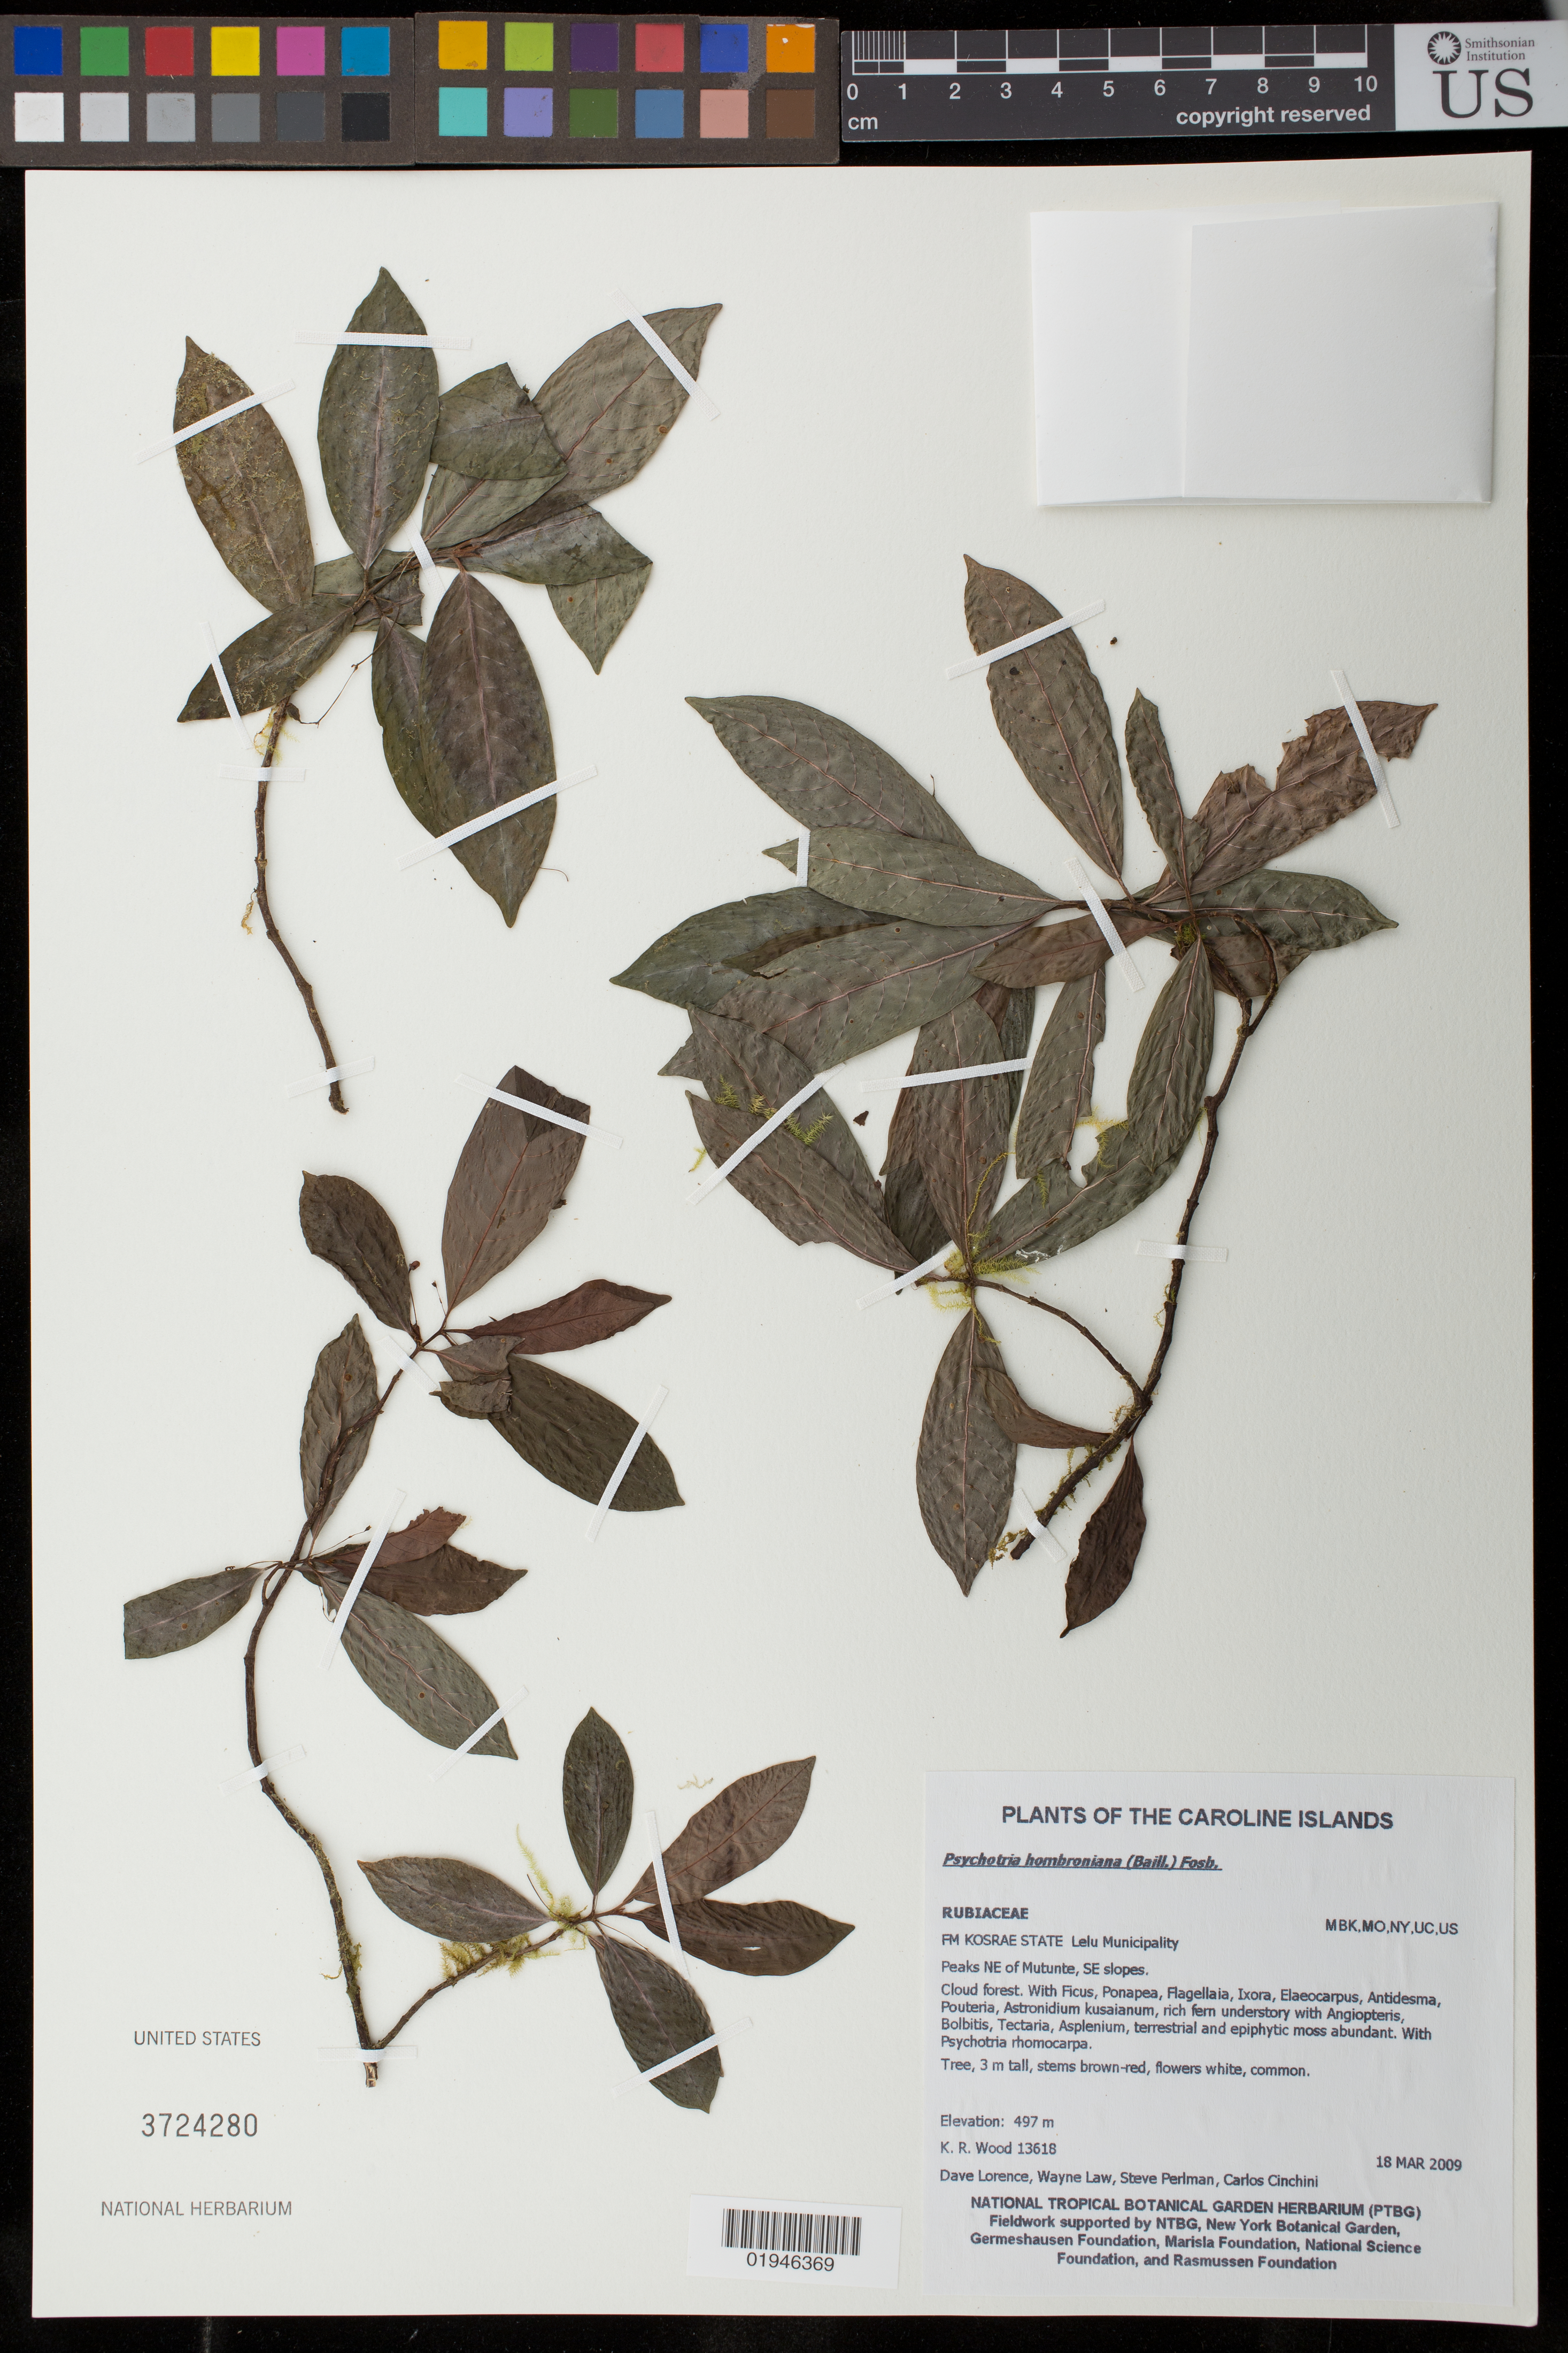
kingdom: Plantae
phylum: Tracheophyta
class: Magnoliopsida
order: Gentianales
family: Rubiaceae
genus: Psychotria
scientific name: Psychotria hombroniana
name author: (Baill.) Fosberg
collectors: K. R. Wood, W. Law, S. P. Perlman & C. Cinchini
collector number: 13621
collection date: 2009-03-18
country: Micronesia, Federated States of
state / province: Kosrae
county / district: Lelu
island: Kosrae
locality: Lelu Municipality. Peaks NE of Mutunte, SE slopes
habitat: Cloud forest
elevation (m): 497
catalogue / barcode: US 3724280